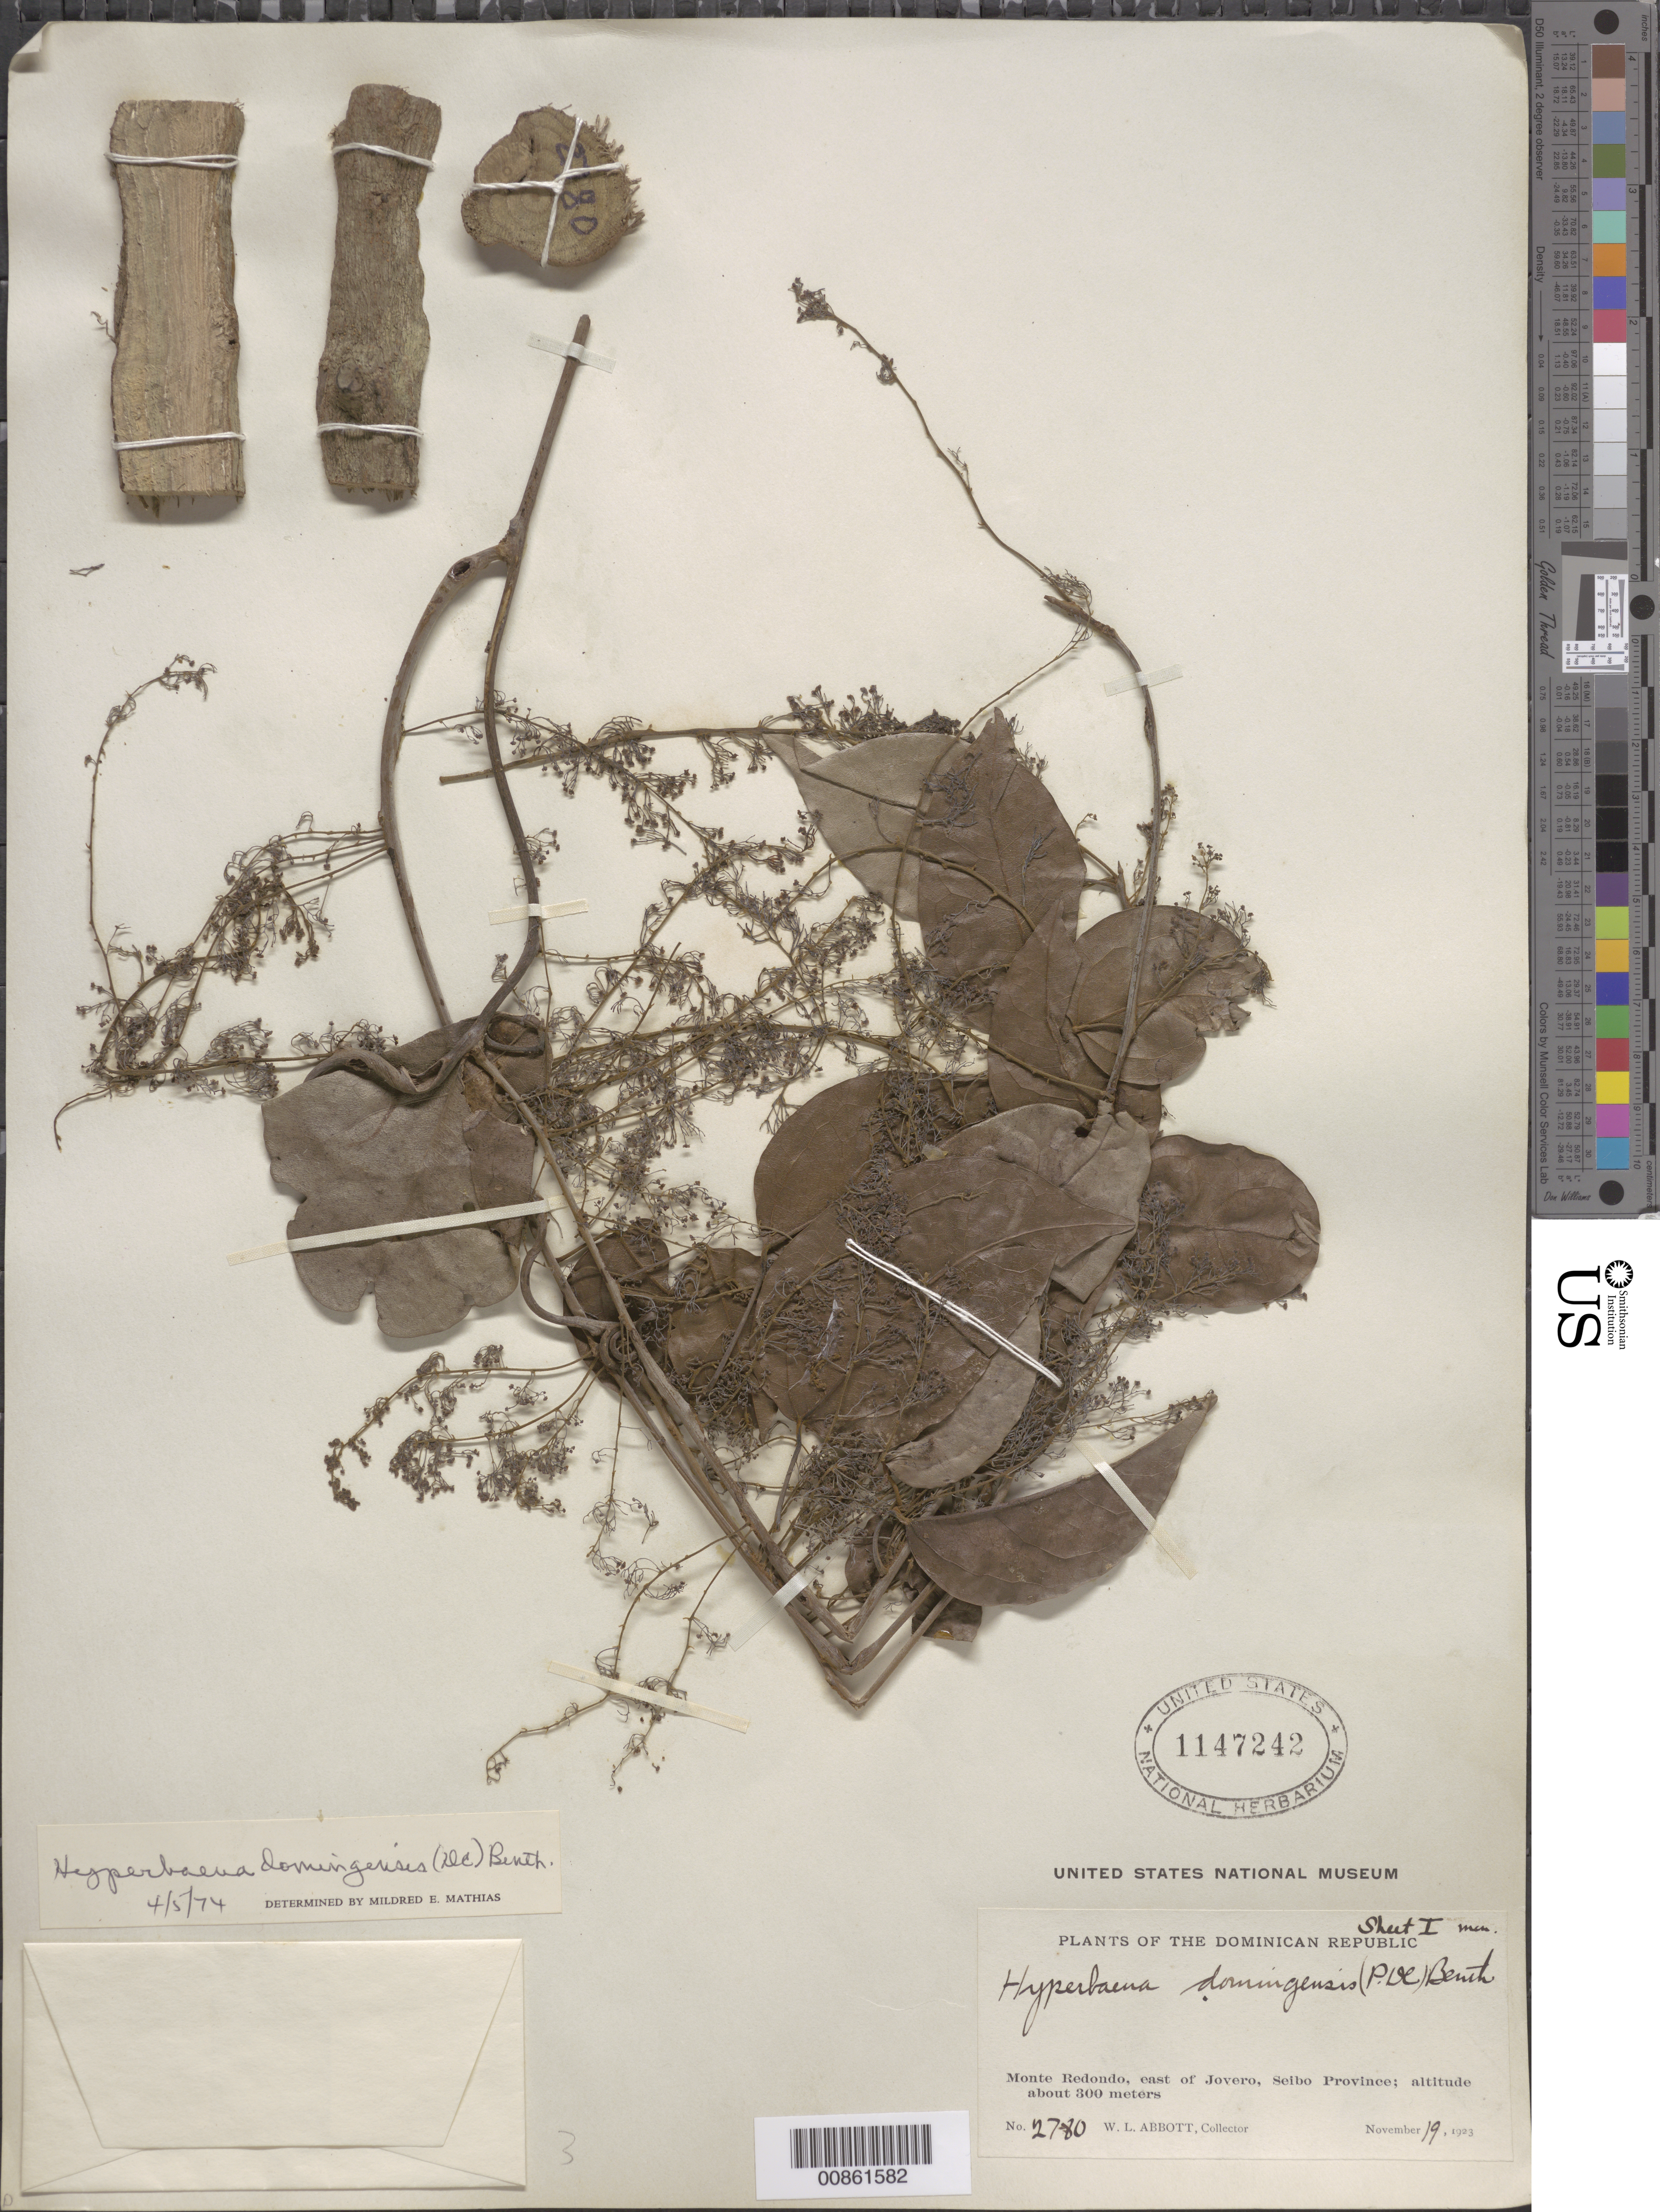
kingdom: Plantae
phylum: Tracheophyta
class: Magnoliopsida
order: Ranunculales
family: Menispermaceae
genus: Hyperbaena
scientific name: Hyperbaena domingensis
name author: (DC.) Benth.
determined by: Mathias, M. E.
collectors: W. L. Abbott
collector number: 2780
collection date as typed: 19 Nov 1923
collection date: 1923-11-19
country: Dominican Republic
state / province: El Seibo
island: Hispaniola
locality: Monte Redondo, east of Jovero.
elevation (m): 300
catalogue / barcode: US 1147242